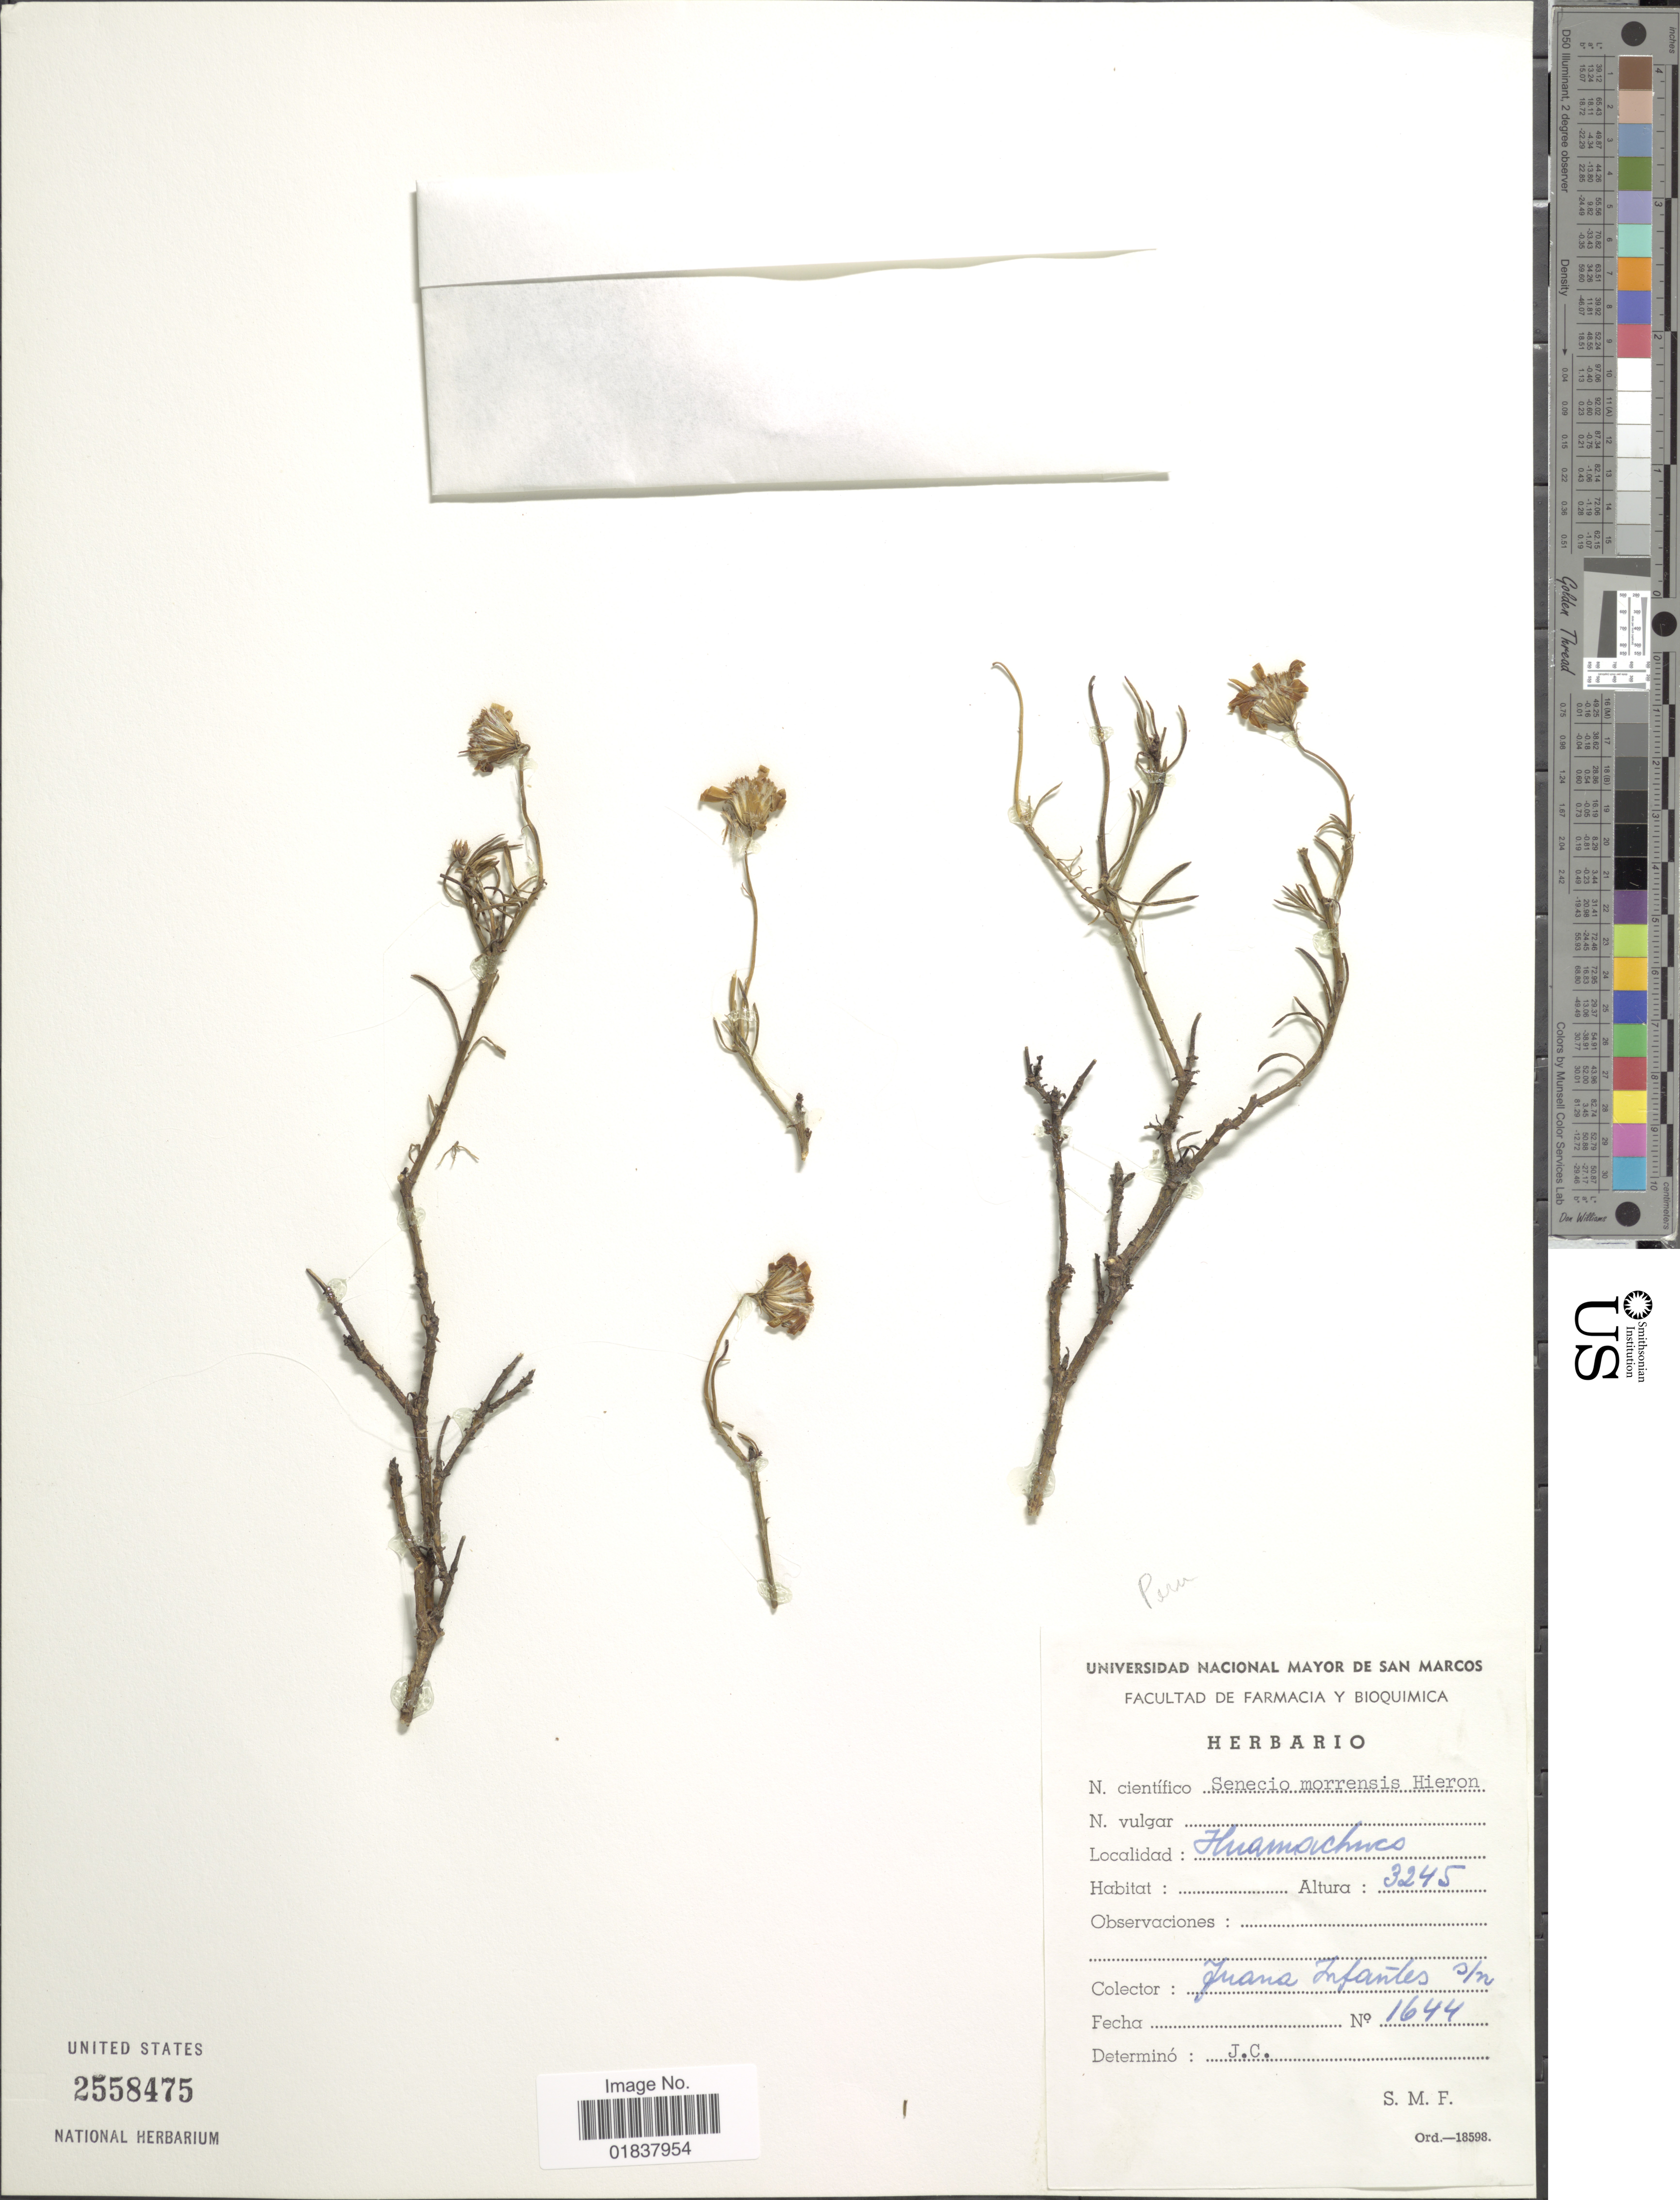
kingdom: Plantae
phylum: Tracheophyta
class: Magnoliopsida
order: Asterales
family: Asteraceae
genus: Senecio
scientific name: Senecio laricifolius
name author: Kunth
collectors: J. Infantes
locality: Huamachuco [interpreted]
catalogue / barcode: US 2558475